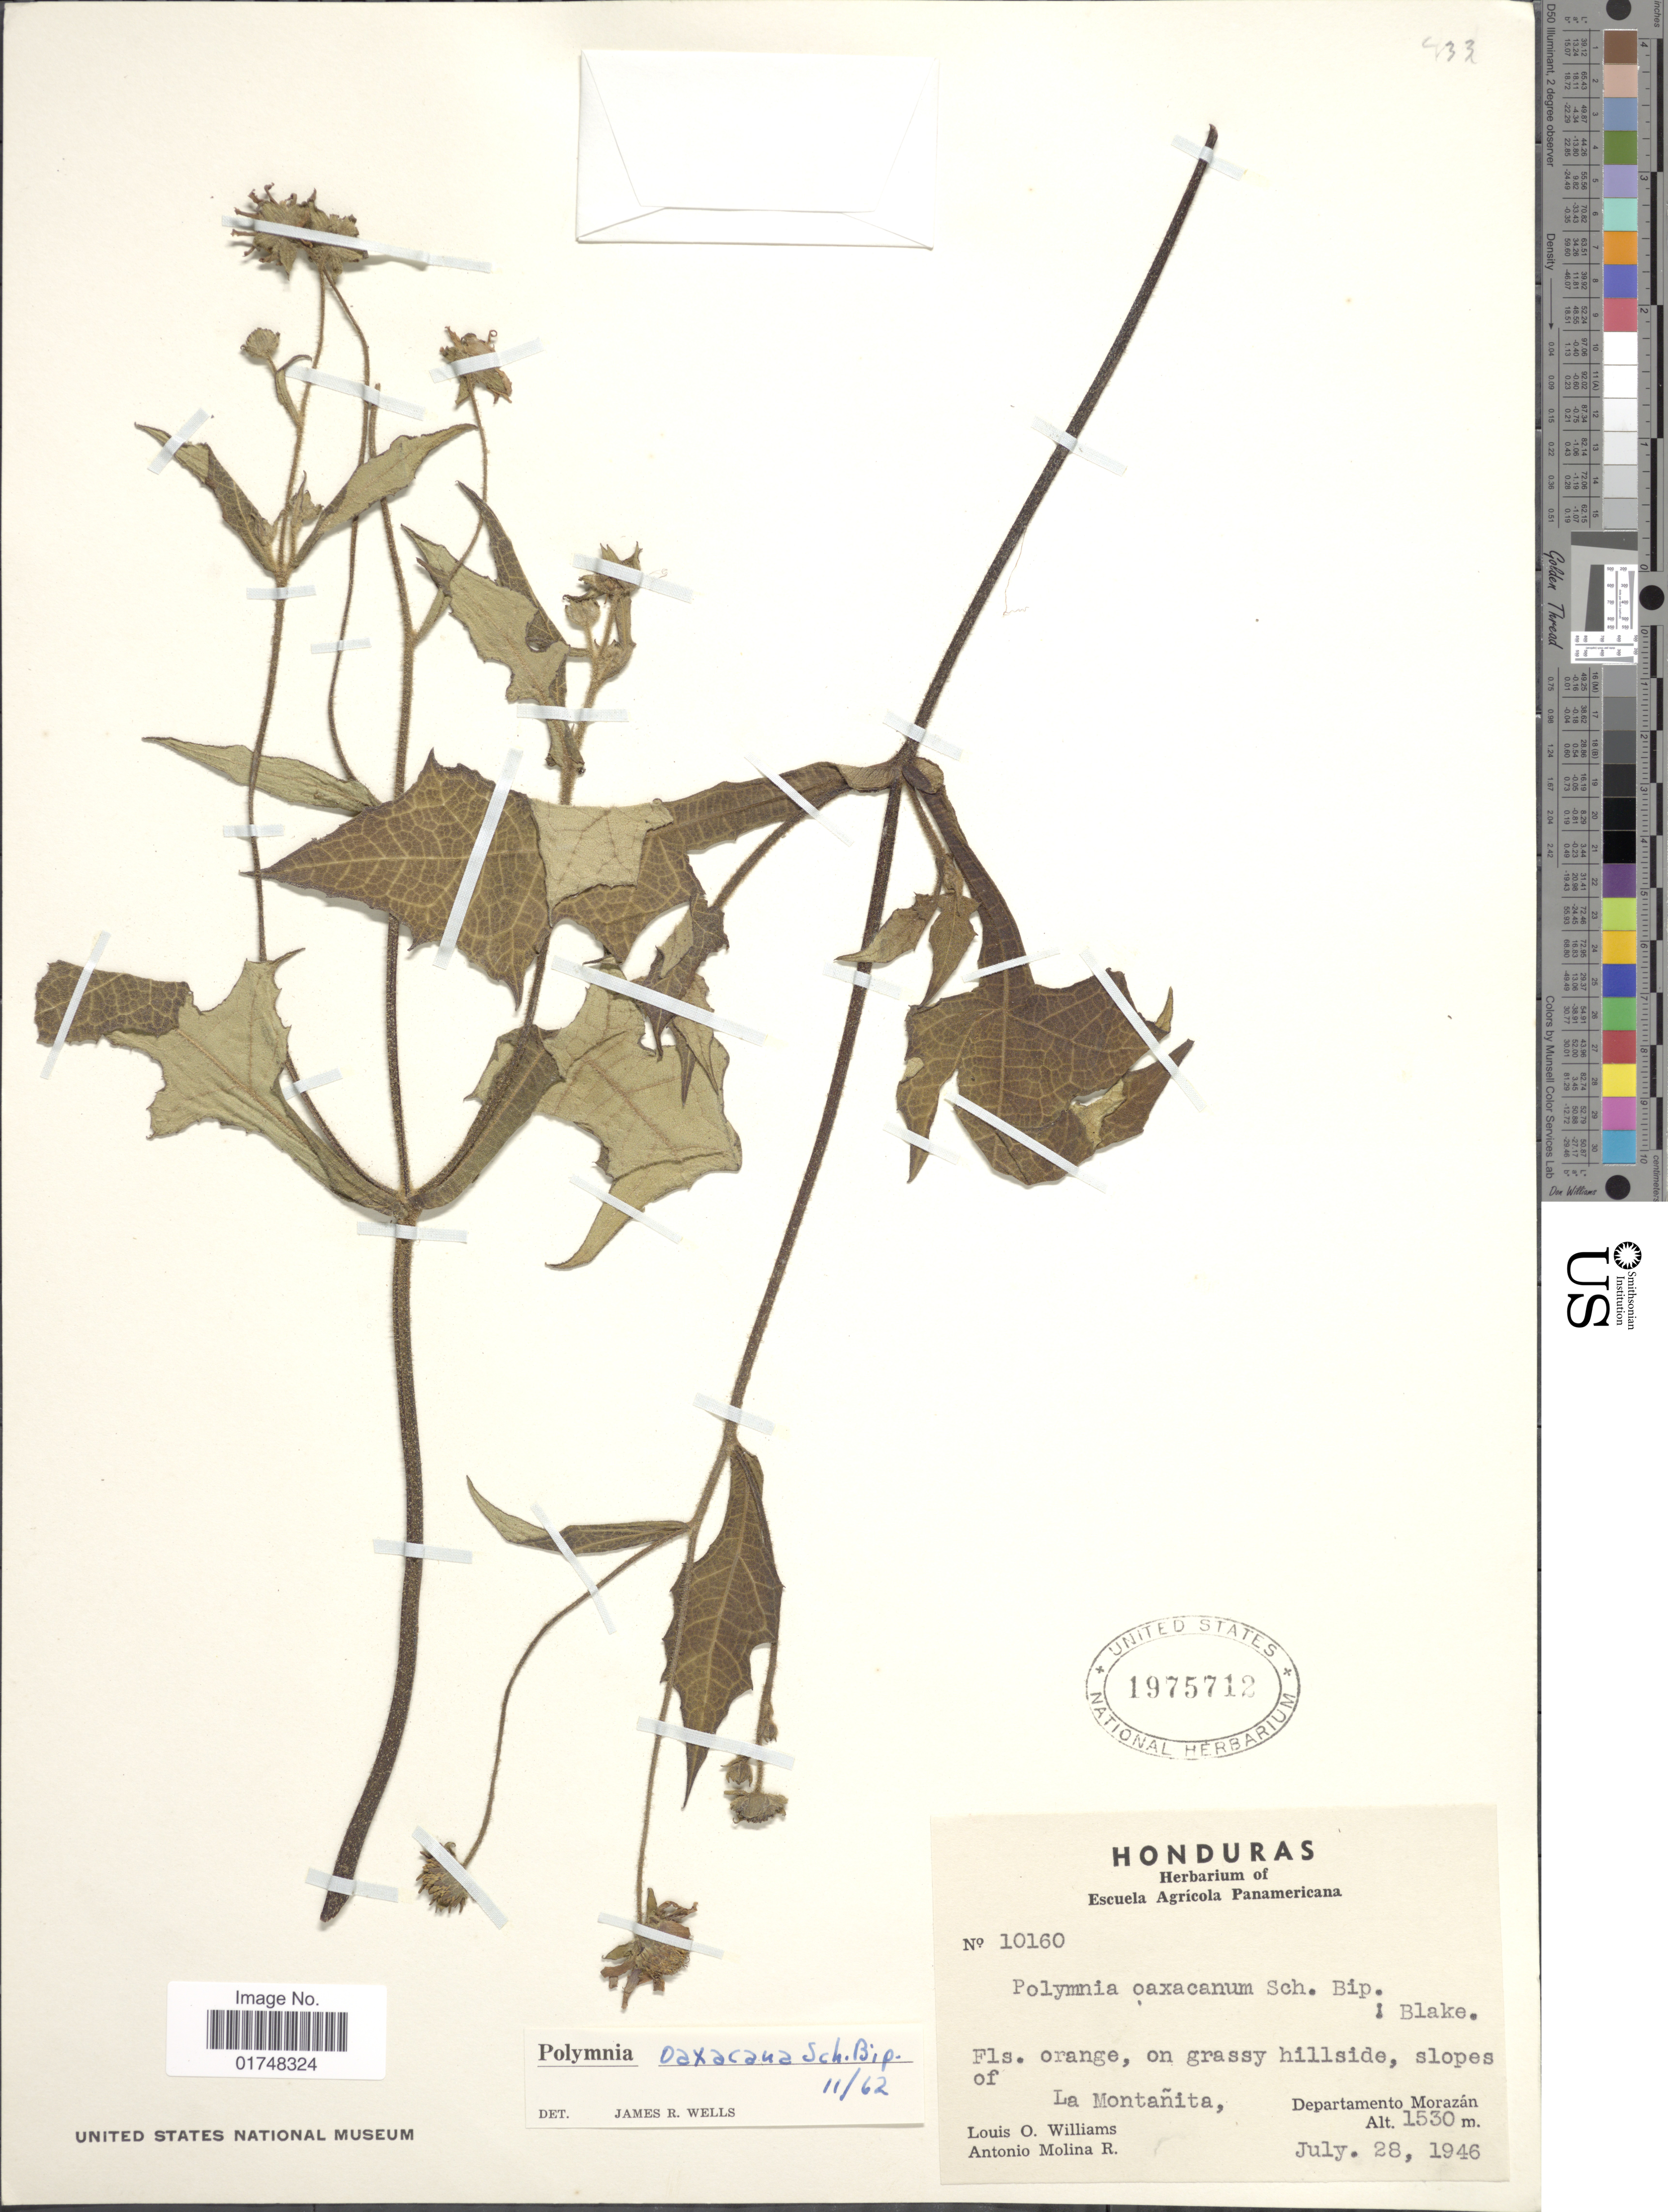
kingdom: Plantae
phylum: Tracheophyta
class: Magnoliopsida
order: Asterales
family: Asteraceae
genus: Smallanthus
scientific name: Smallanthus oaxacanus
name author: (Sch. Bip. ex Klatt) H. Rob.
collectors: L. O. Williams & A. Molina R.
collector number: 10160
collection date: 1946-07-28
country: Honduras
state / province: Fco. Morazán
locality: Slopes of La Montanita, Departamento Morazan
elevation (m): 1530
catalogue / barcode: US 1975712